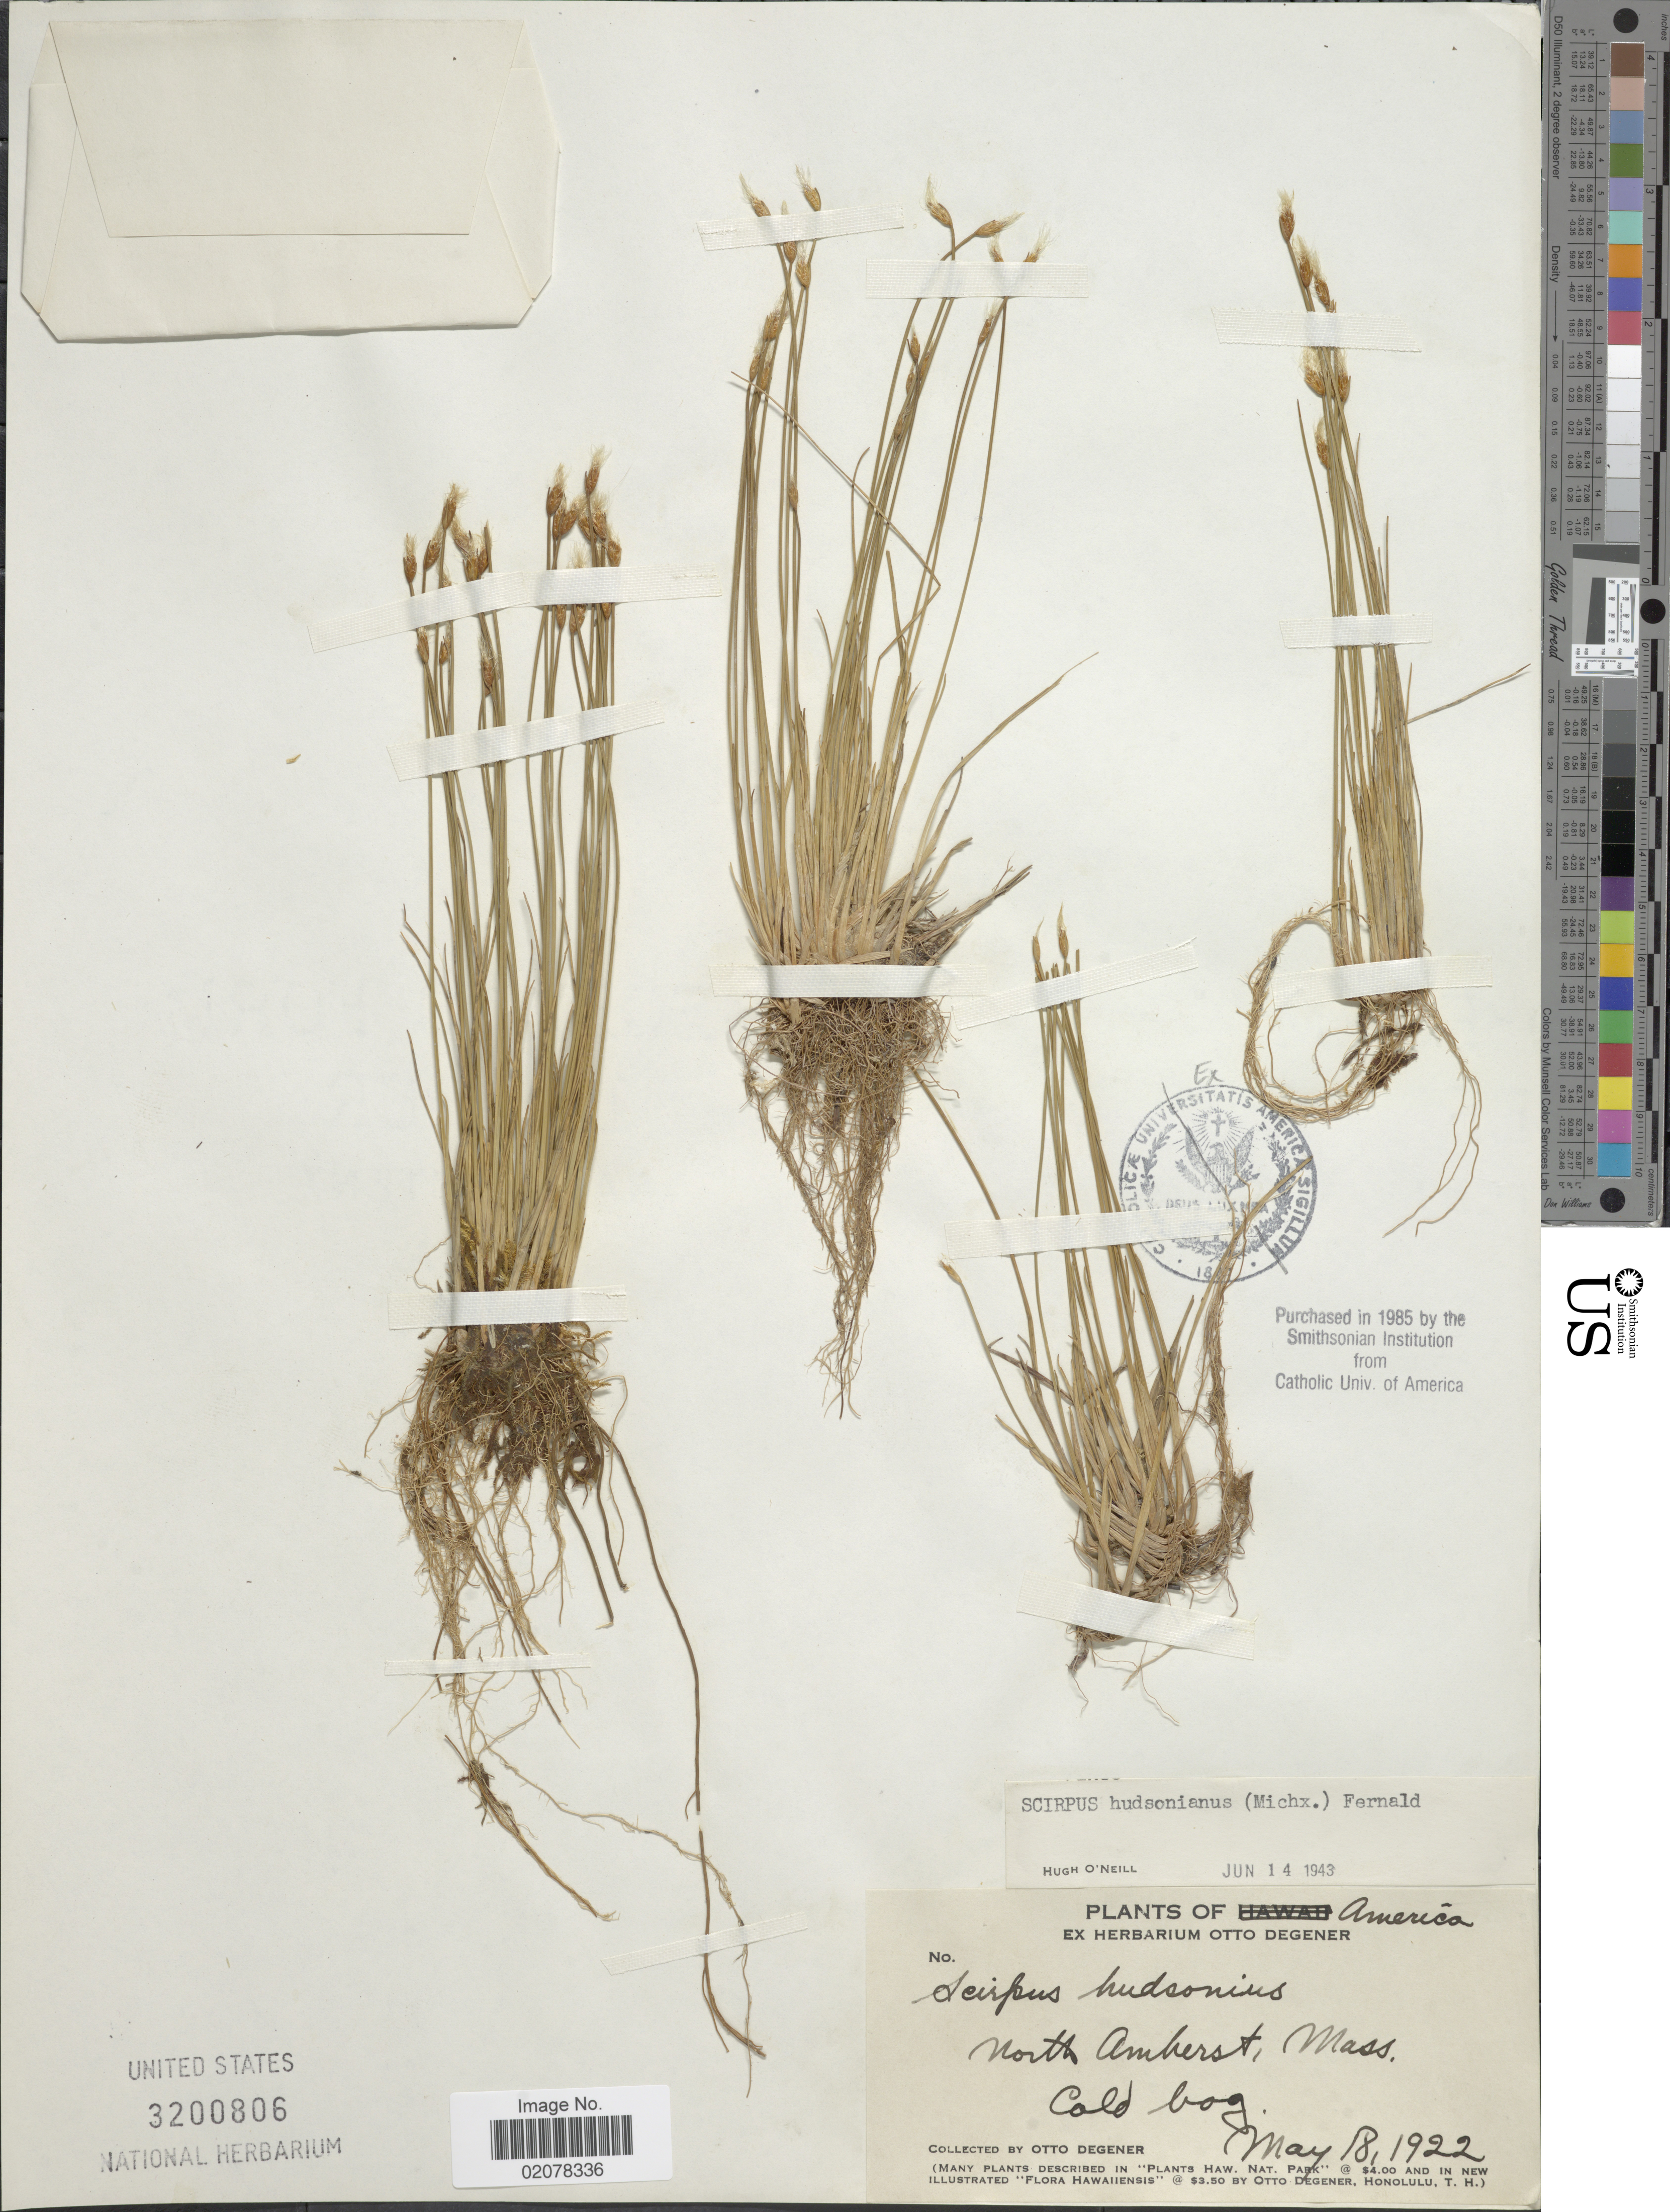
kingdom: Plantae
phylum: Tracheophyta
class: Liliopsida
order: Poales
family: Cyperaceae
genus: Trichophorum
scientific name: Trichophorum alpinum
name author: (L.) Pers.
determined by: Strong, M. T., (US), Smithsonian Institution - National Museum of Natural History (UNITED STATES)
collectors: O. Degener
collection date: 1922-05-18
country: United States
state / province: Massachusetts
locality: North Amberst, Cold bog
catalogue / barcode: US 3200806